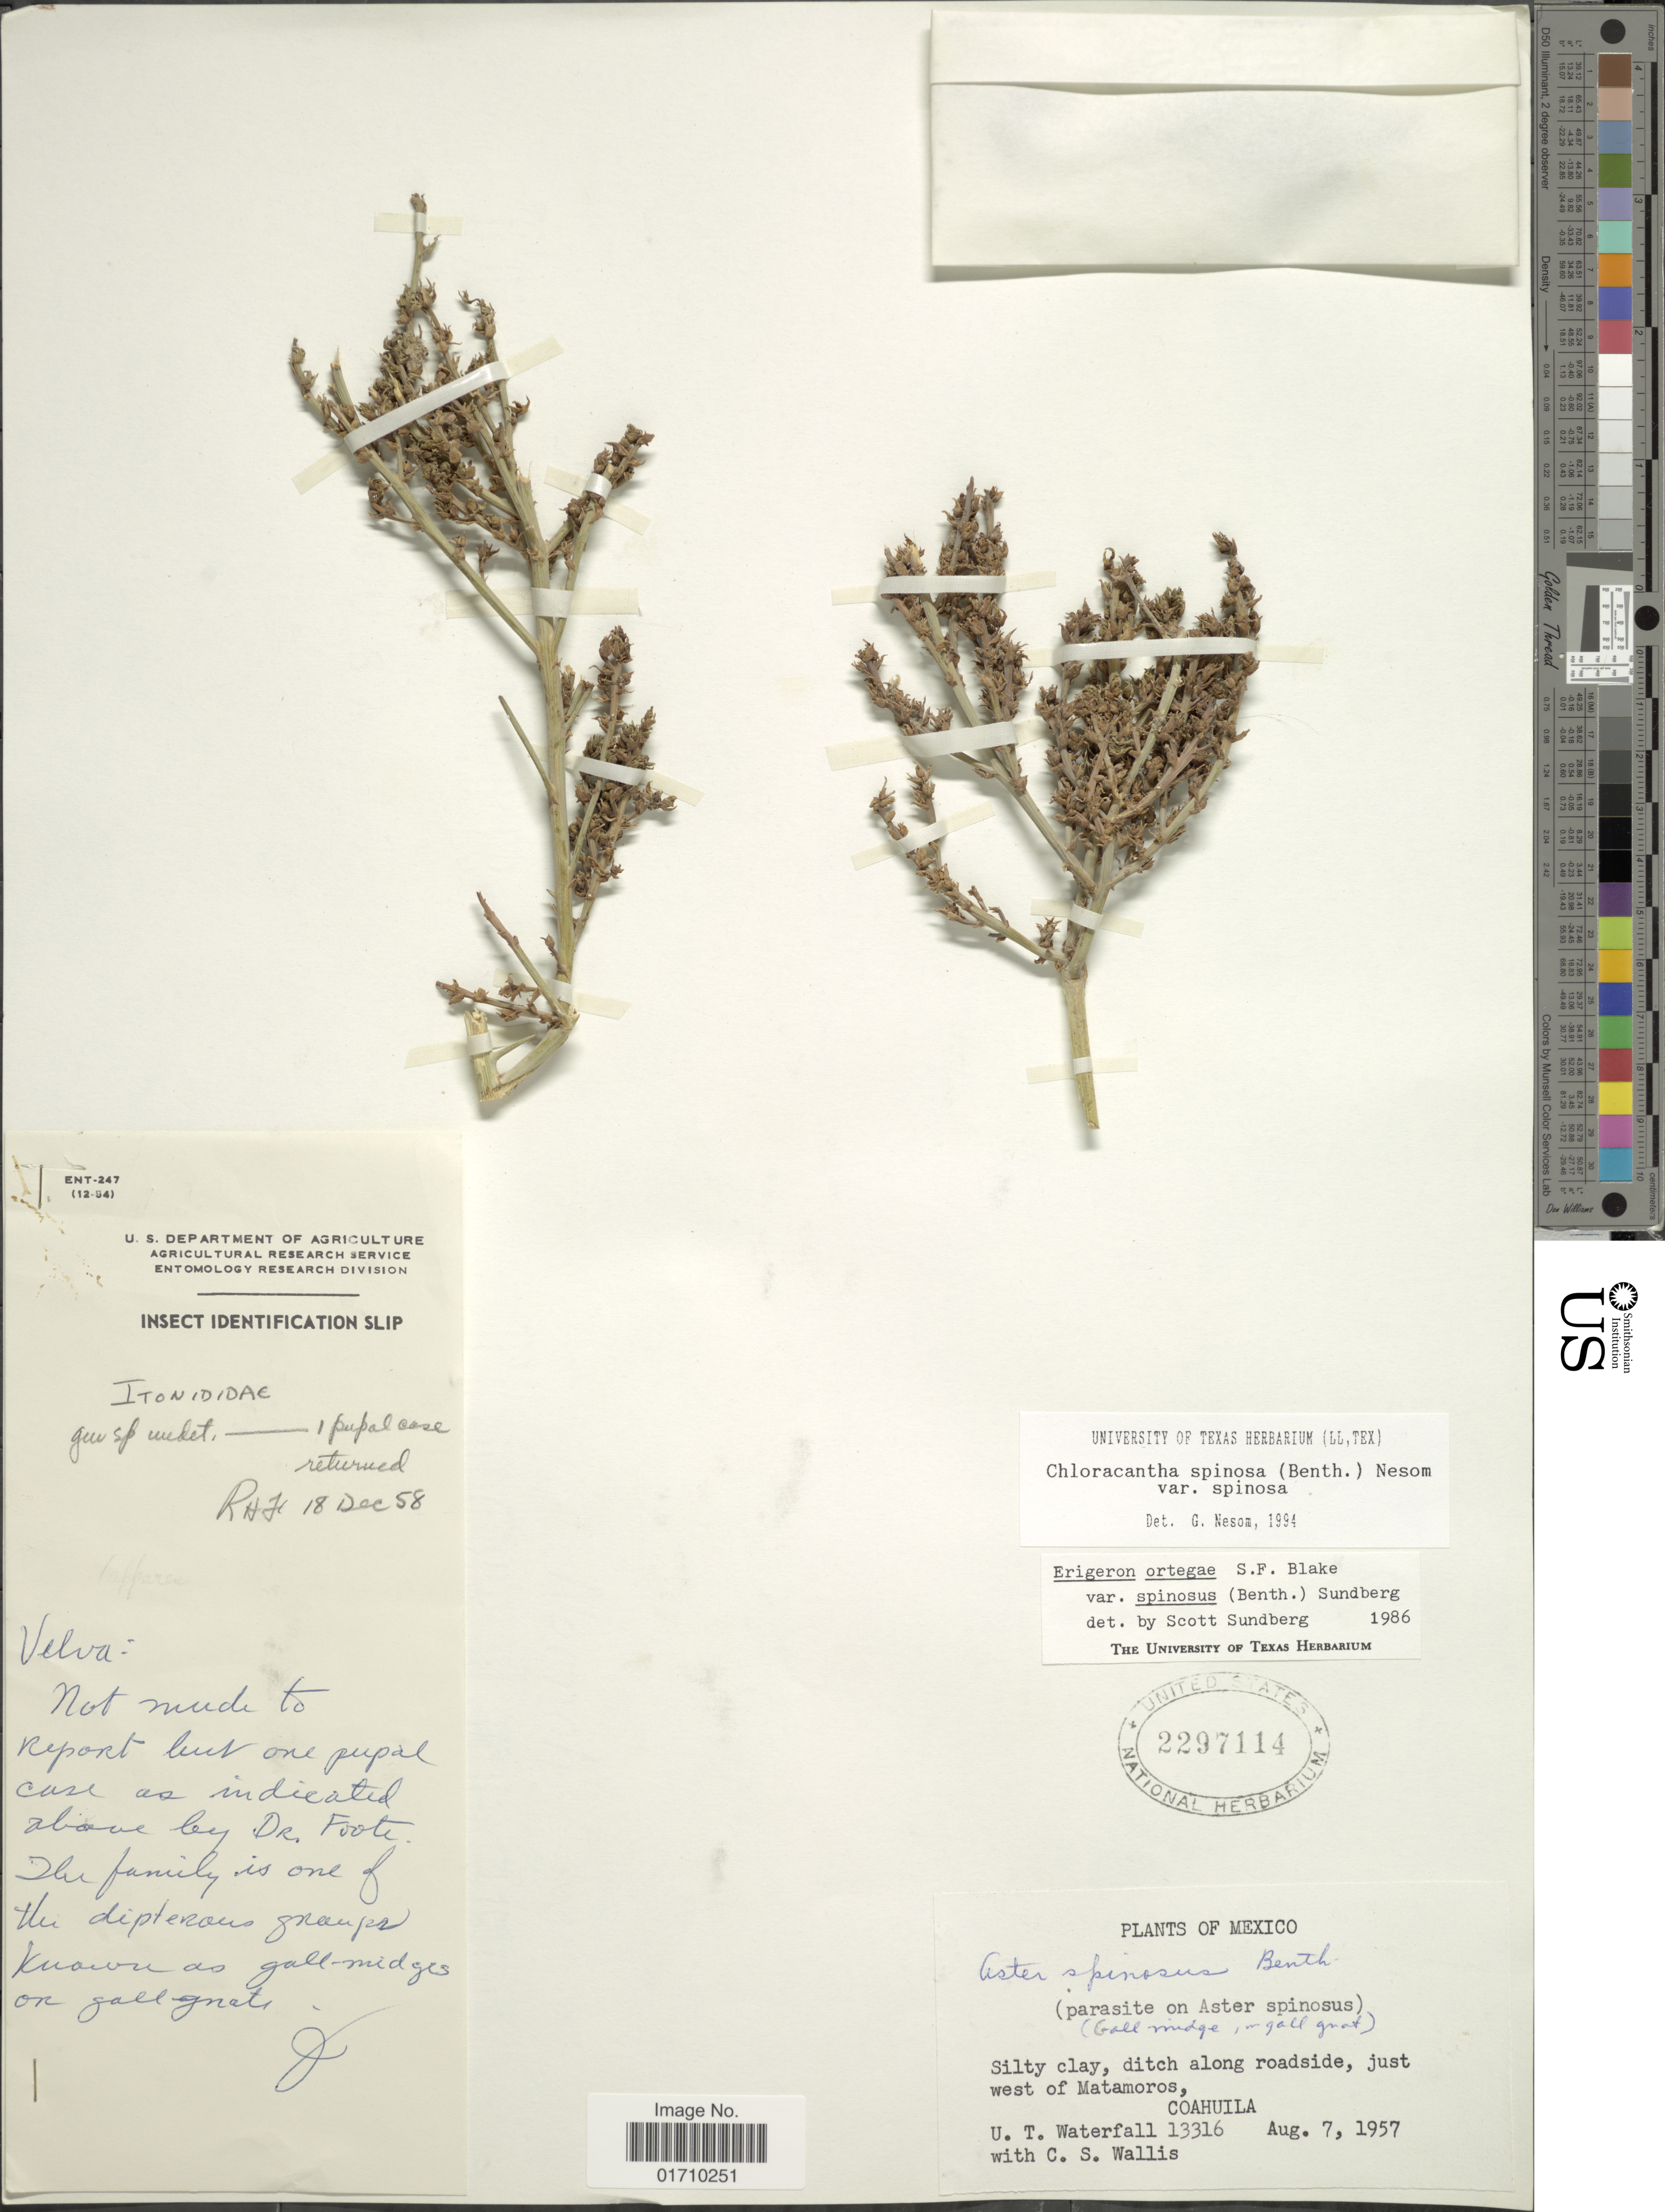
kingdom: Plantae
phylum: Tracheophyta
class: Magnoliopsida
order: Asterales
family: Asteraceae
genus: Chloracantha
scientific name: Chloracantha spinosa var. spinosa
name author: (Benth.) G.L. Nesom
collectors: U. T. Waterfall & C. S. Wallis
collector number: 13316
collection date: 1957-08-07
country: Mexico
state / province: Coahuila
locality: Silty clay, ditch along roadside, just west of Matamoros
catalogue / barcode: US 2297114